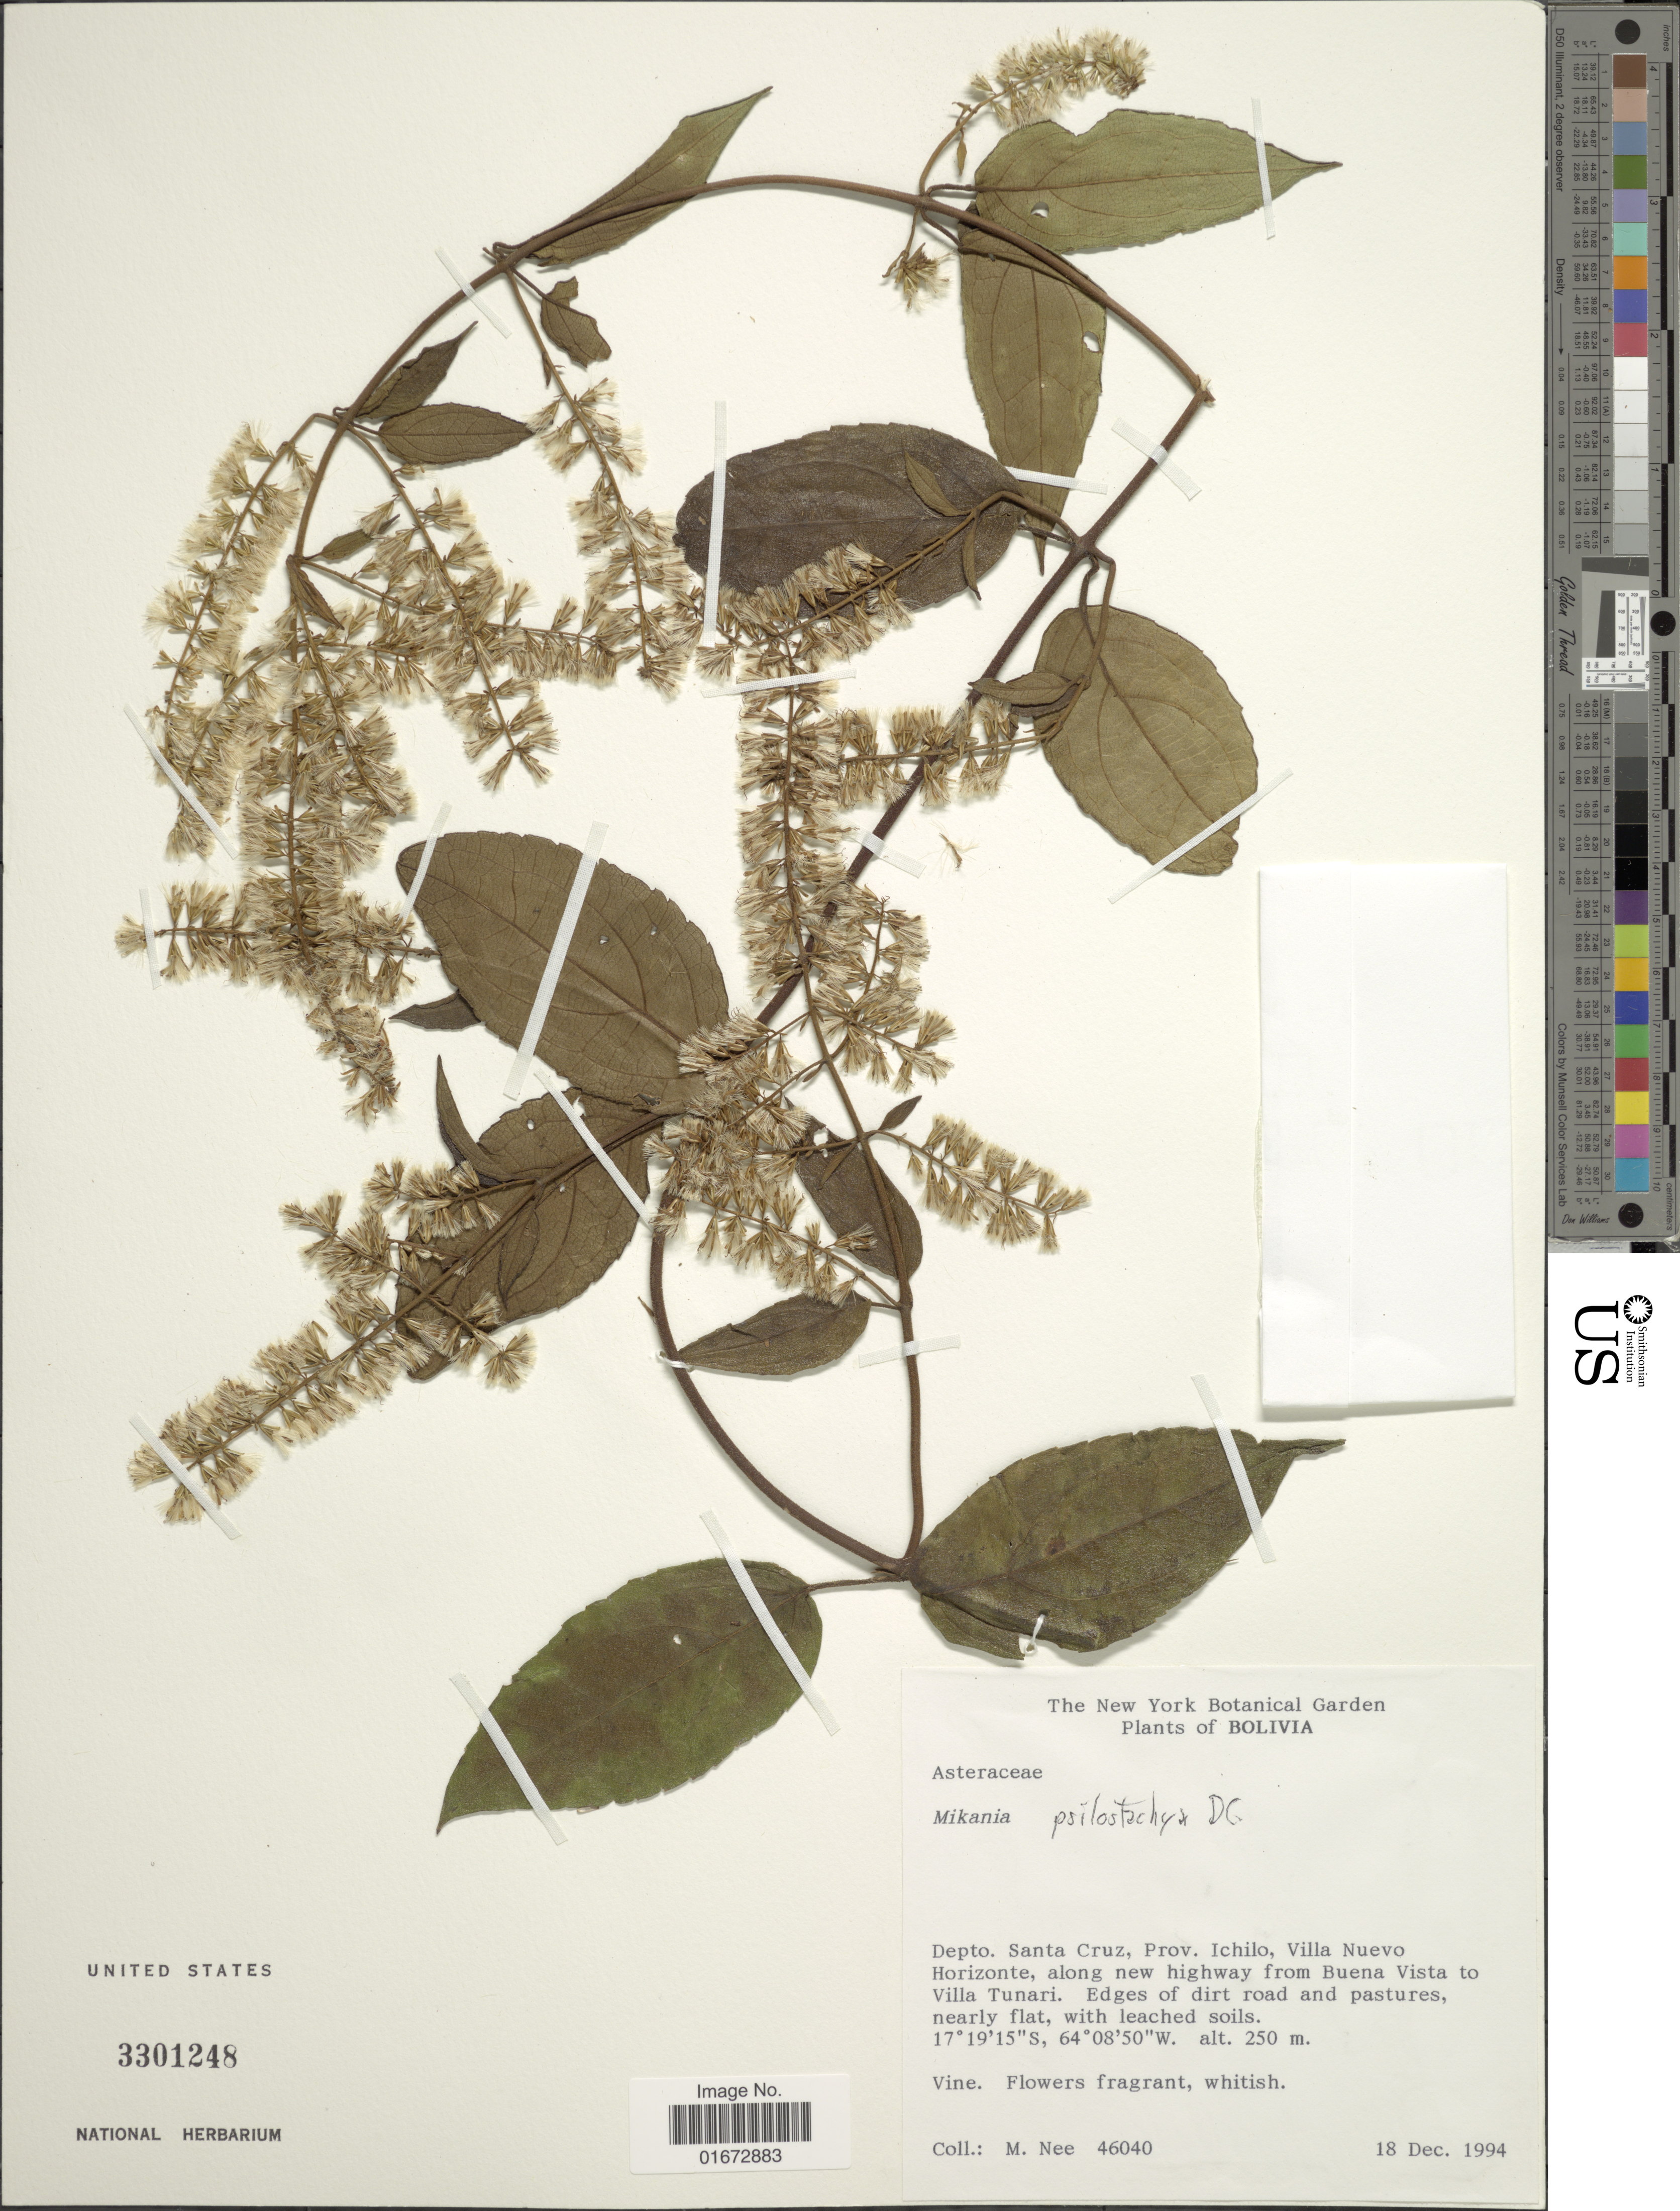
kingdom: Plantae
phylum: Tracheophyta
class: Magnoliopsida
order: Asterales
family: Asteraceae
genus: Mikania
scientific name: Mikania psilostachya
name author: DC.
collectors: M. Nee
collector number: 46040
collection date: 1994-12-18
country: Bolivia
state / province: Santa Cruz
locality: Depto. Santa Cruz, Prov. Ichilo, Villa Nuevo Horizonte, along new highway from Buena Vista to Villa Tunari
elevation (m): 250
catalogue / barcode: US 3301248